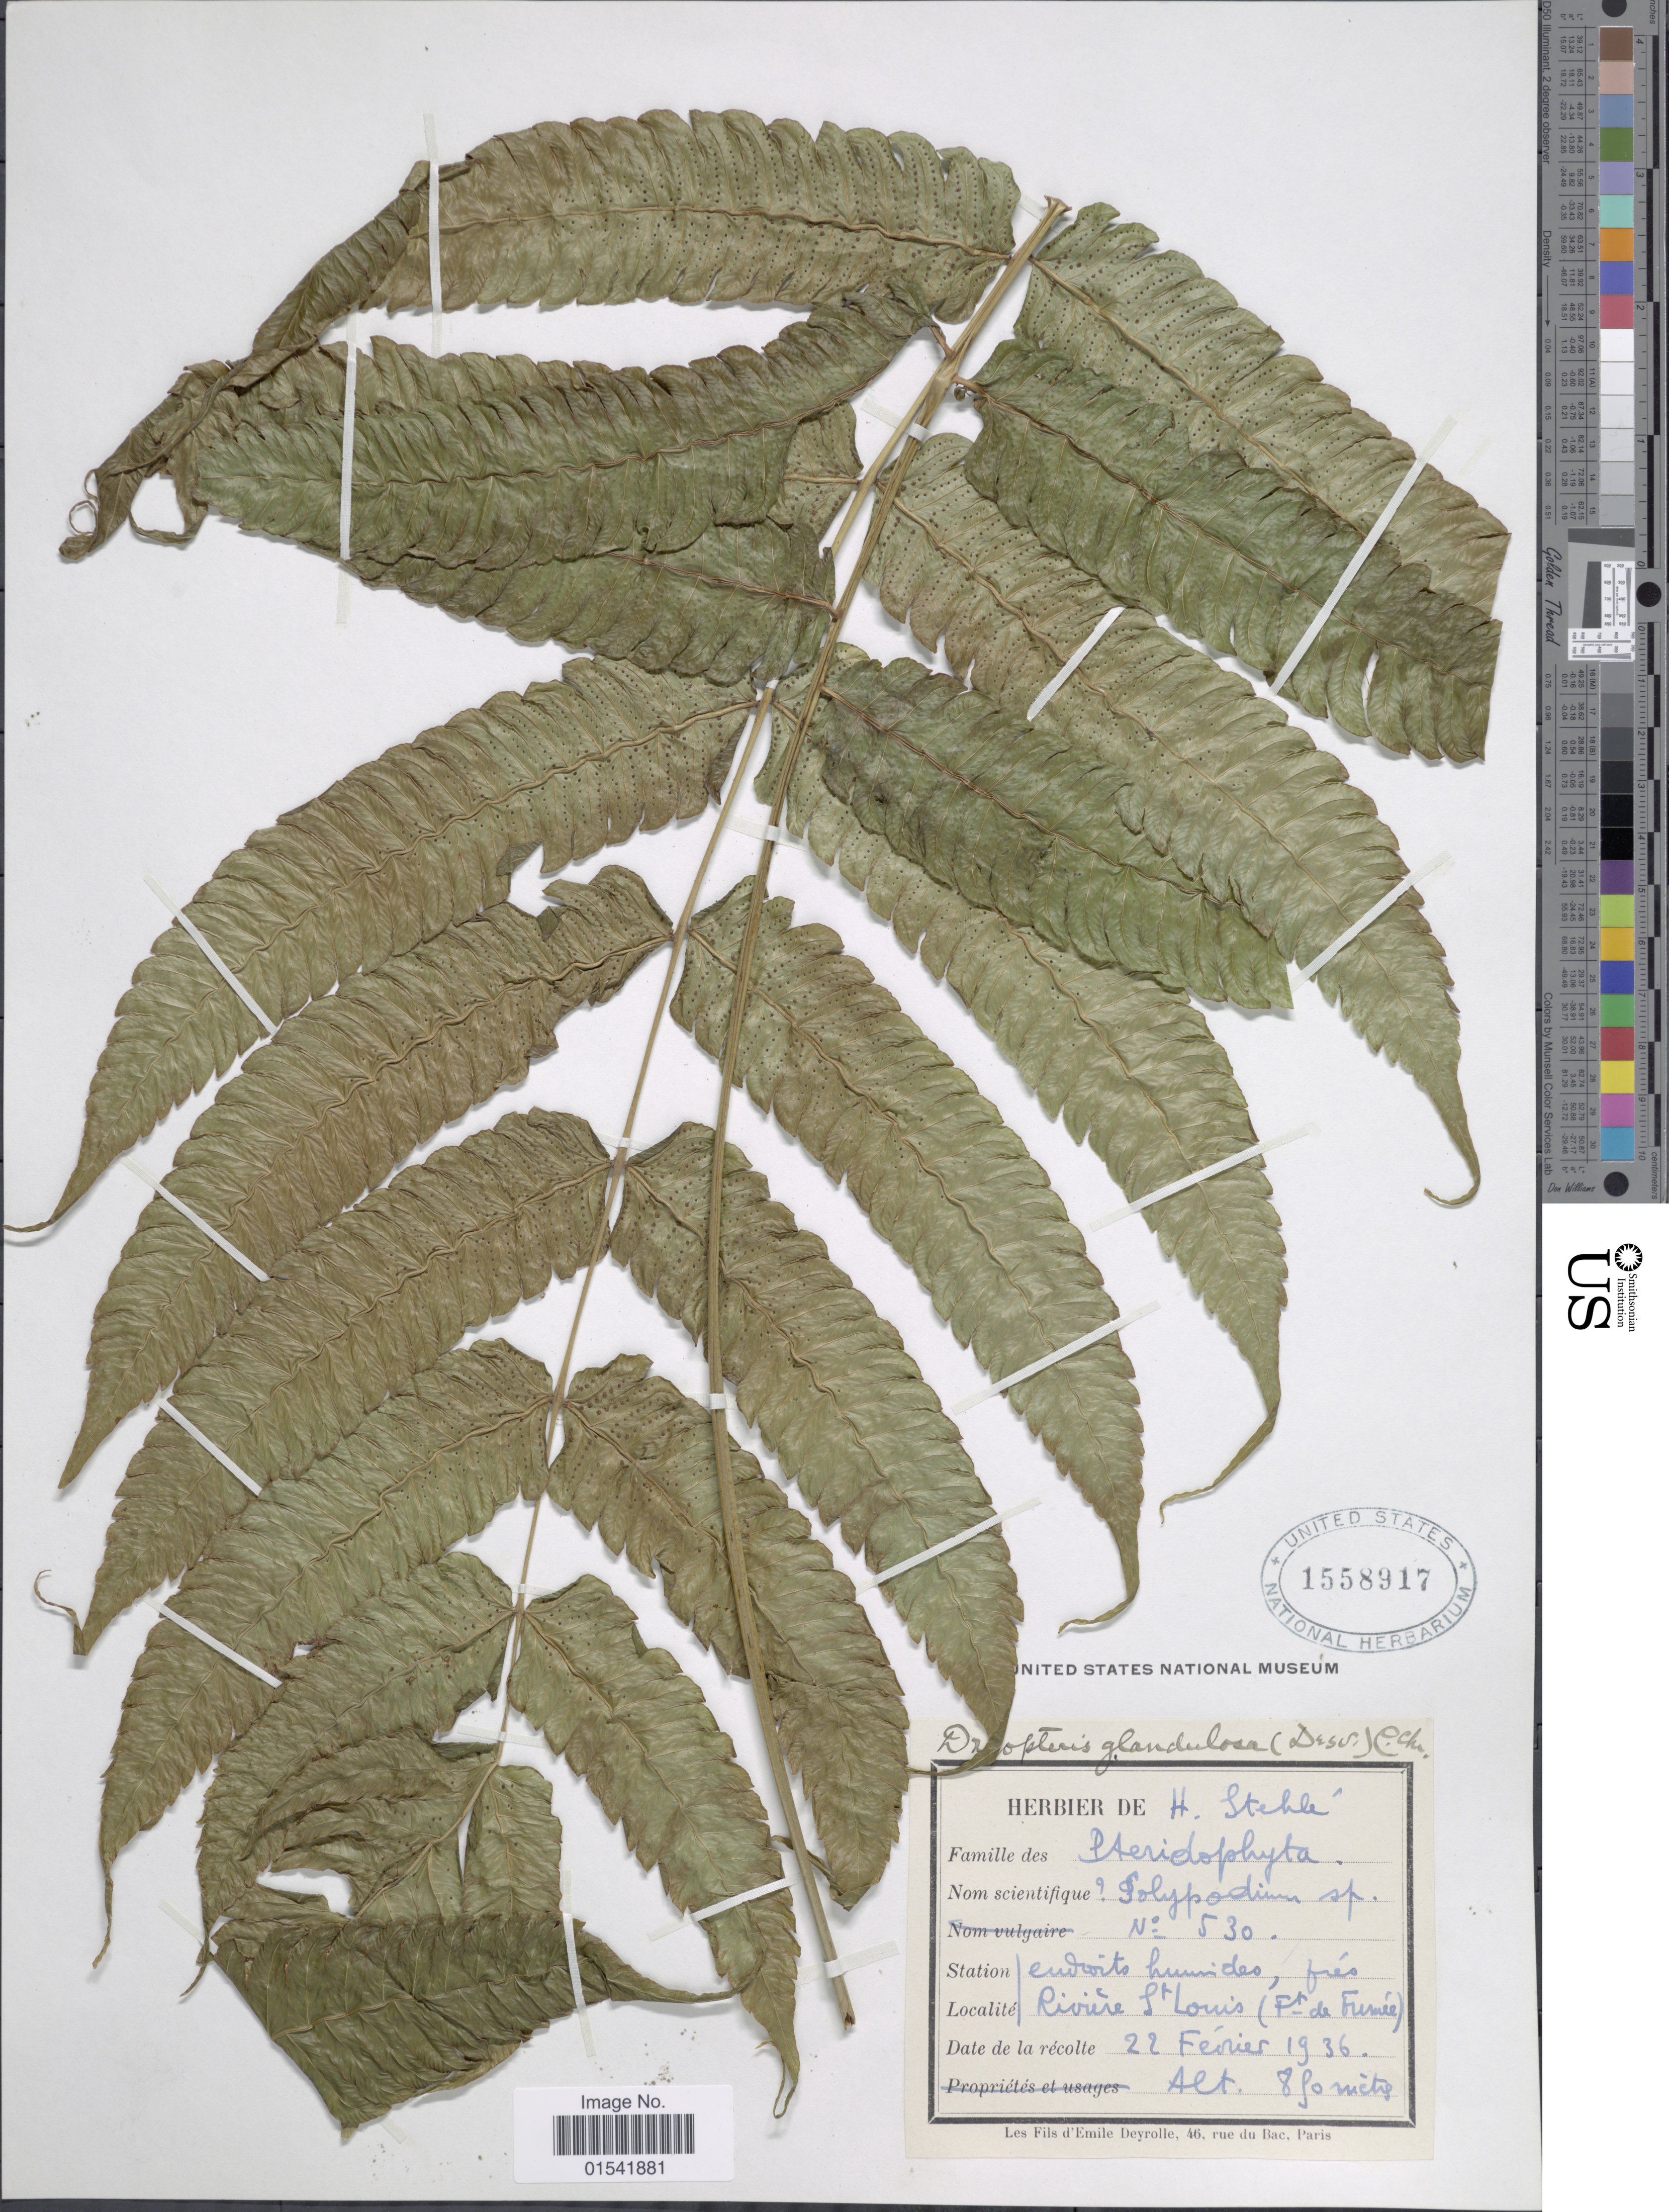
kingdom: Plantae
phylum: Tracheophyta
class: Polypodiopsida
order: Polypodiales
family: Thelypteridaceae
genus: Steiropteris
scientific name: Steiropteris glandulosa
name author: (Hook. f.) Pic. Serm.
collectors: ex herb. H. Stehlé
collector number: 530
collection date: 1936-02-22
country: Guadeloupe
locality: Endroits humides, Riviére St Louis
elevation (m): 890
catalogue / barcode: US 1558917